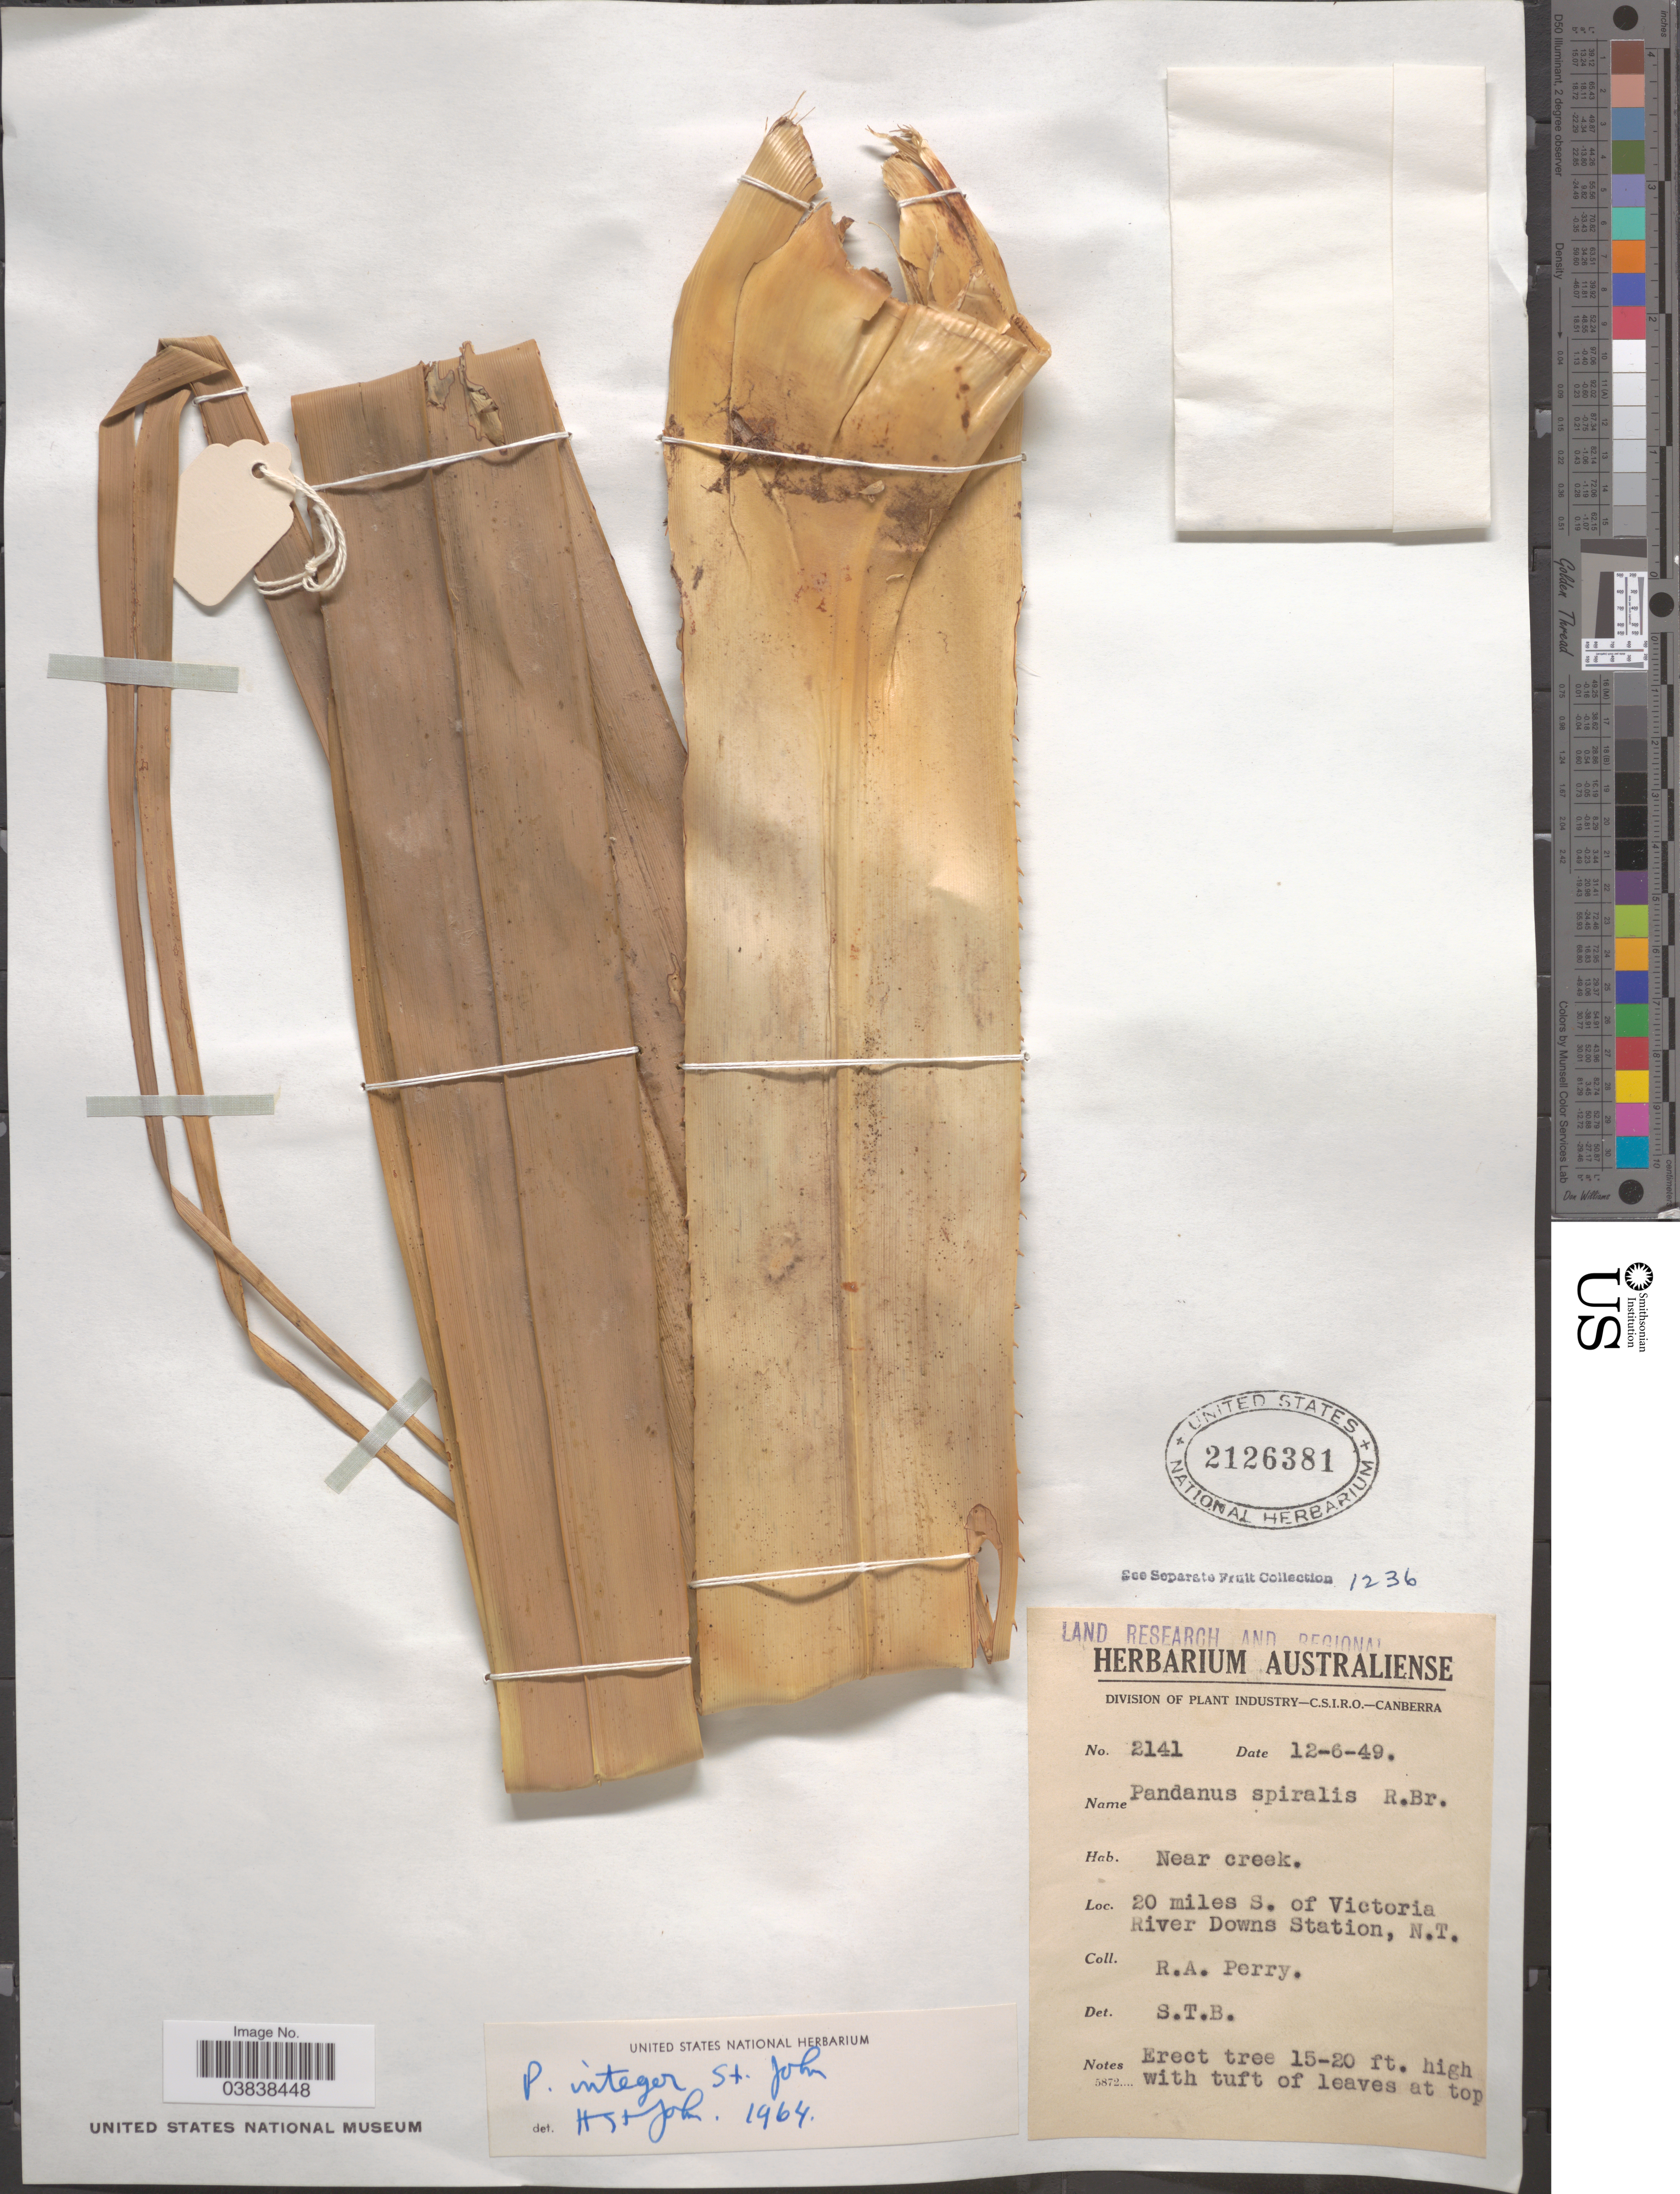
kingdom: Plantae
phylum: Tracheophyta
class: Liliopsida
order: Pandanales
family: Pandanaceae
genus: Pandanus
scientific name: Pandanus integer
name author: H. St. John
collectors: Perry, R. A.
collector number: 2141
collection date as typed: Transcribed d/m/y: 12/6/49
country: Australia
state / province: Northern Territory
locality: Near creek. 20 miles S. of Victoria River Downs Station.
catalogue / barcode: US 2126381